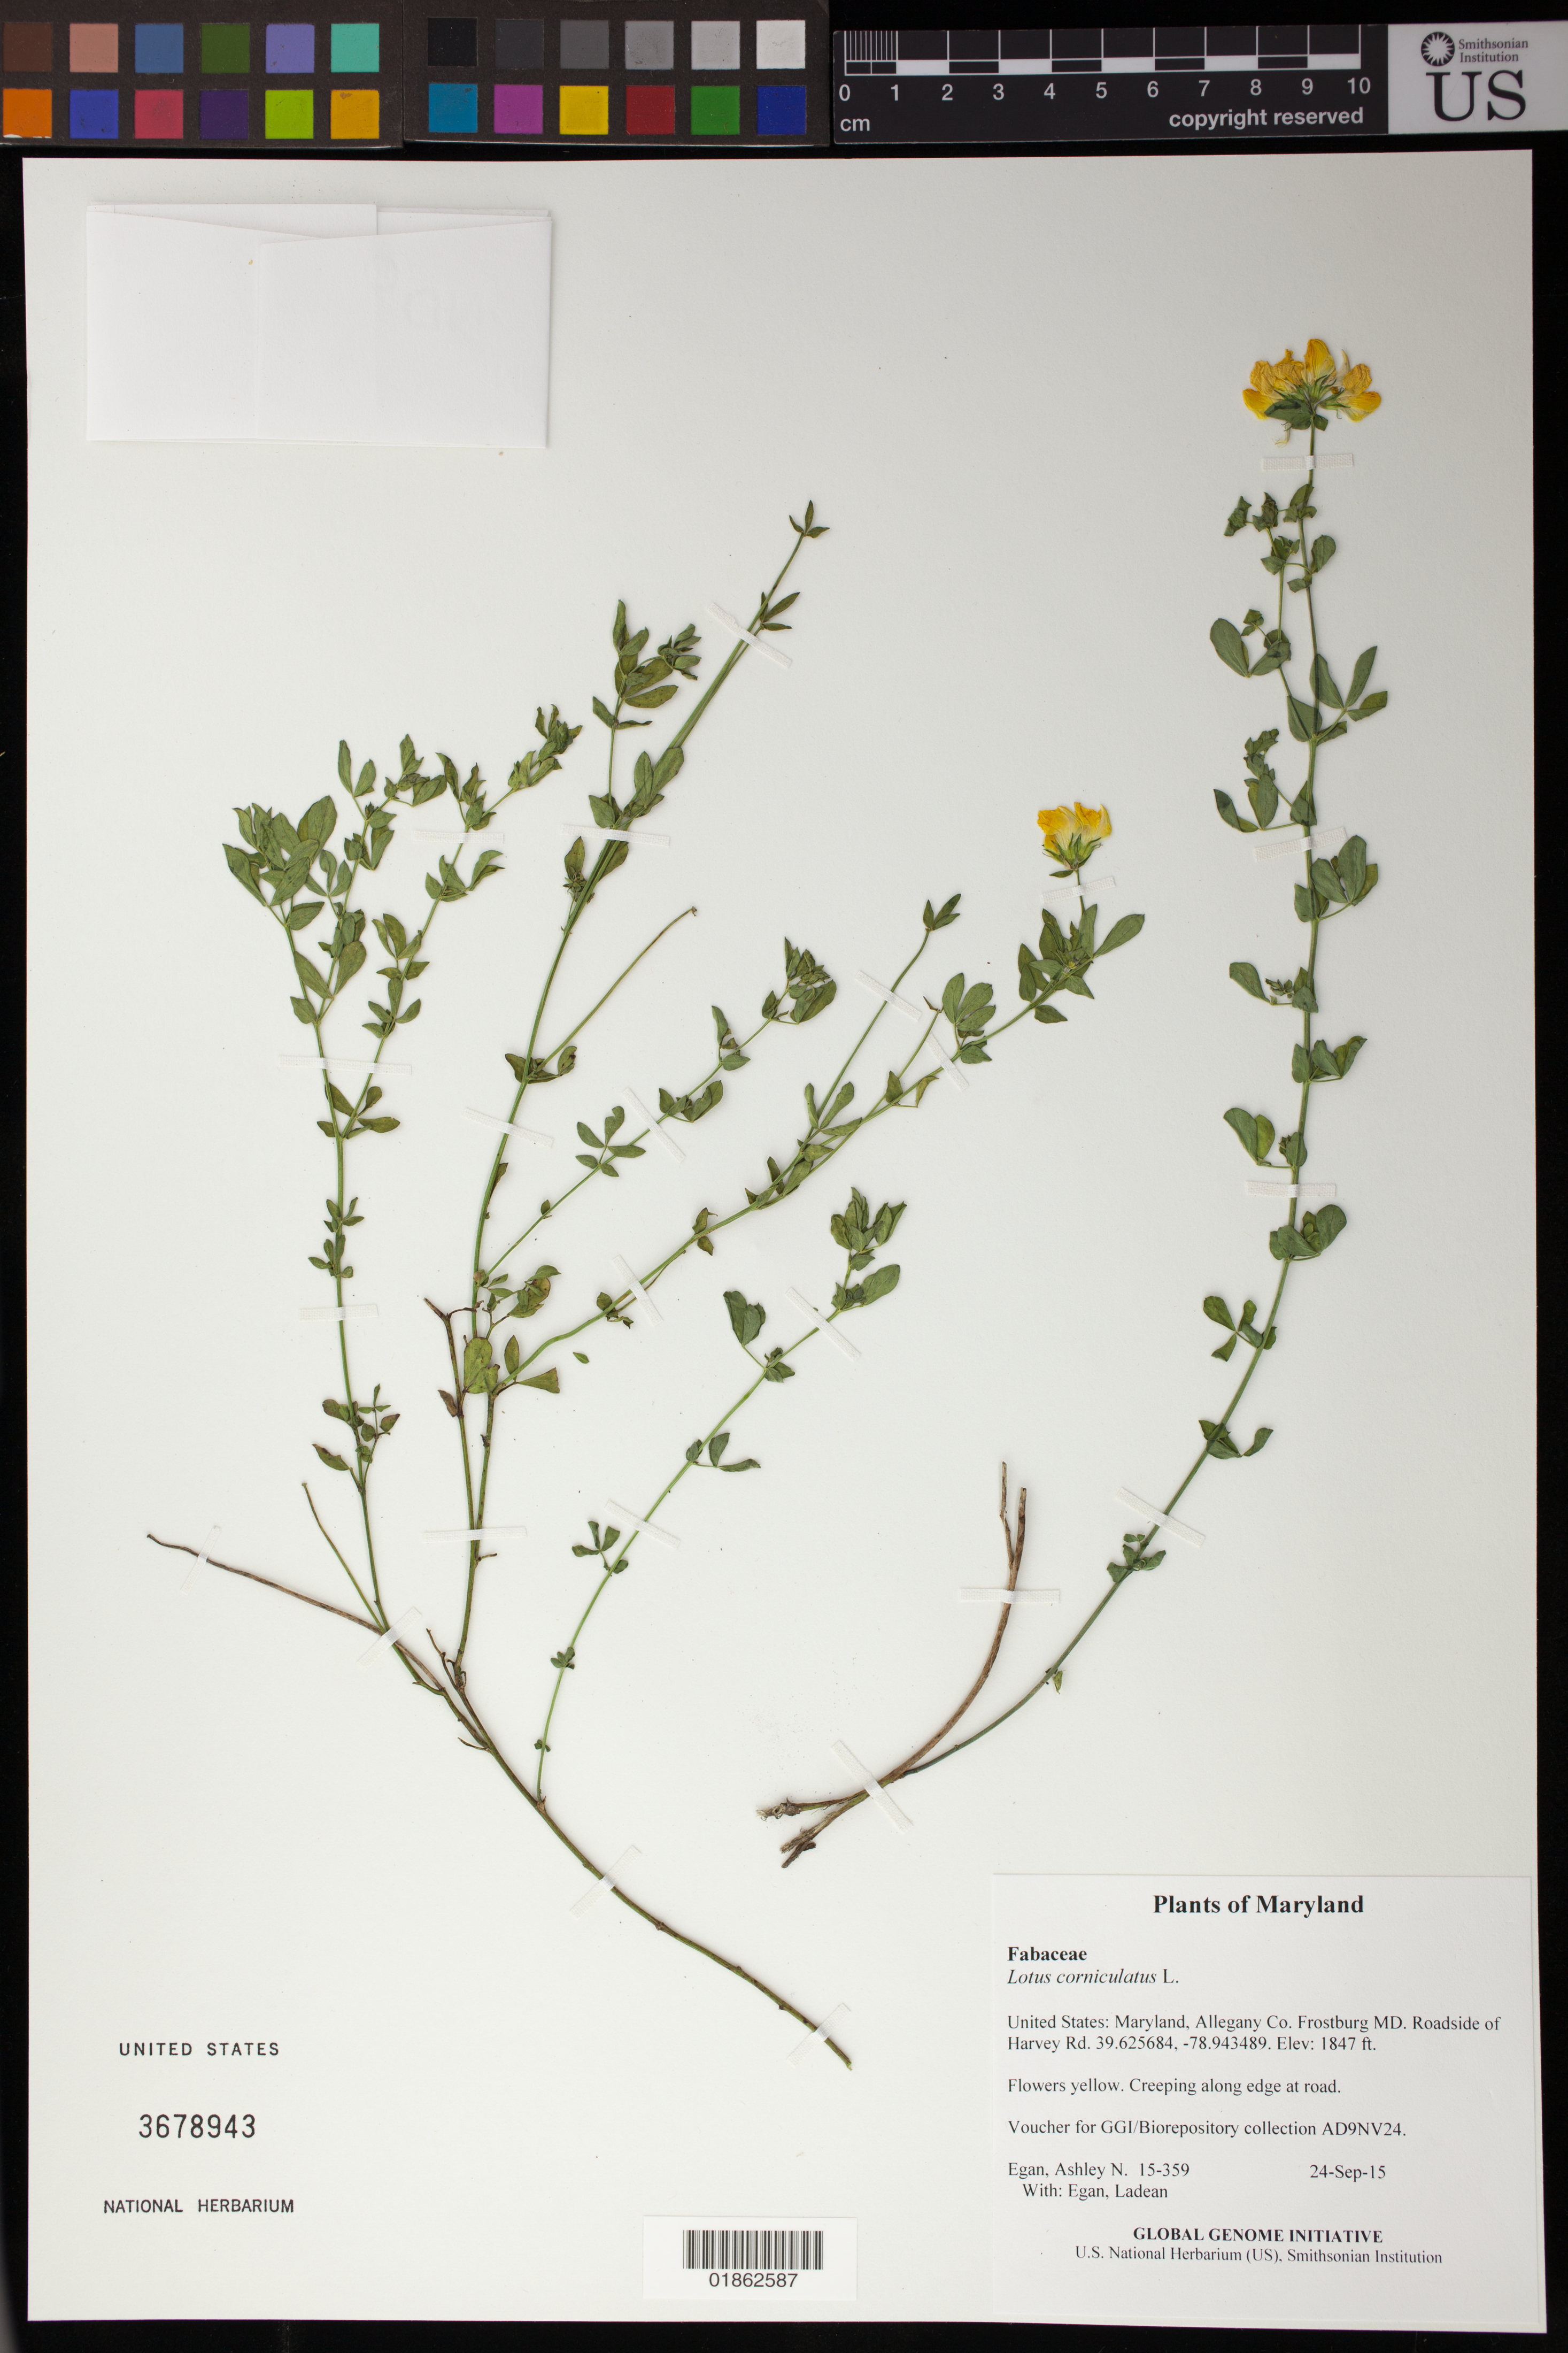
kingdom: Plantae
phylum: Tracheophyta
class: Magnoliopsida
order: Fabales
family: Fabaceae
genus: Lotus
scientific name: Lotus corniculatus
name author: L.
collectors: A. N. Egan & L. Egan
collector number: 15-359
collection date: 2015-09-24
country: United States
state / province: Maryland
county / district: Allegany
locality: Frostburg MD. Roadside of Harvey Rd.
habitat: Creeping along edge at road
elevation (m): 563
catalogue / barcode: US 3678943